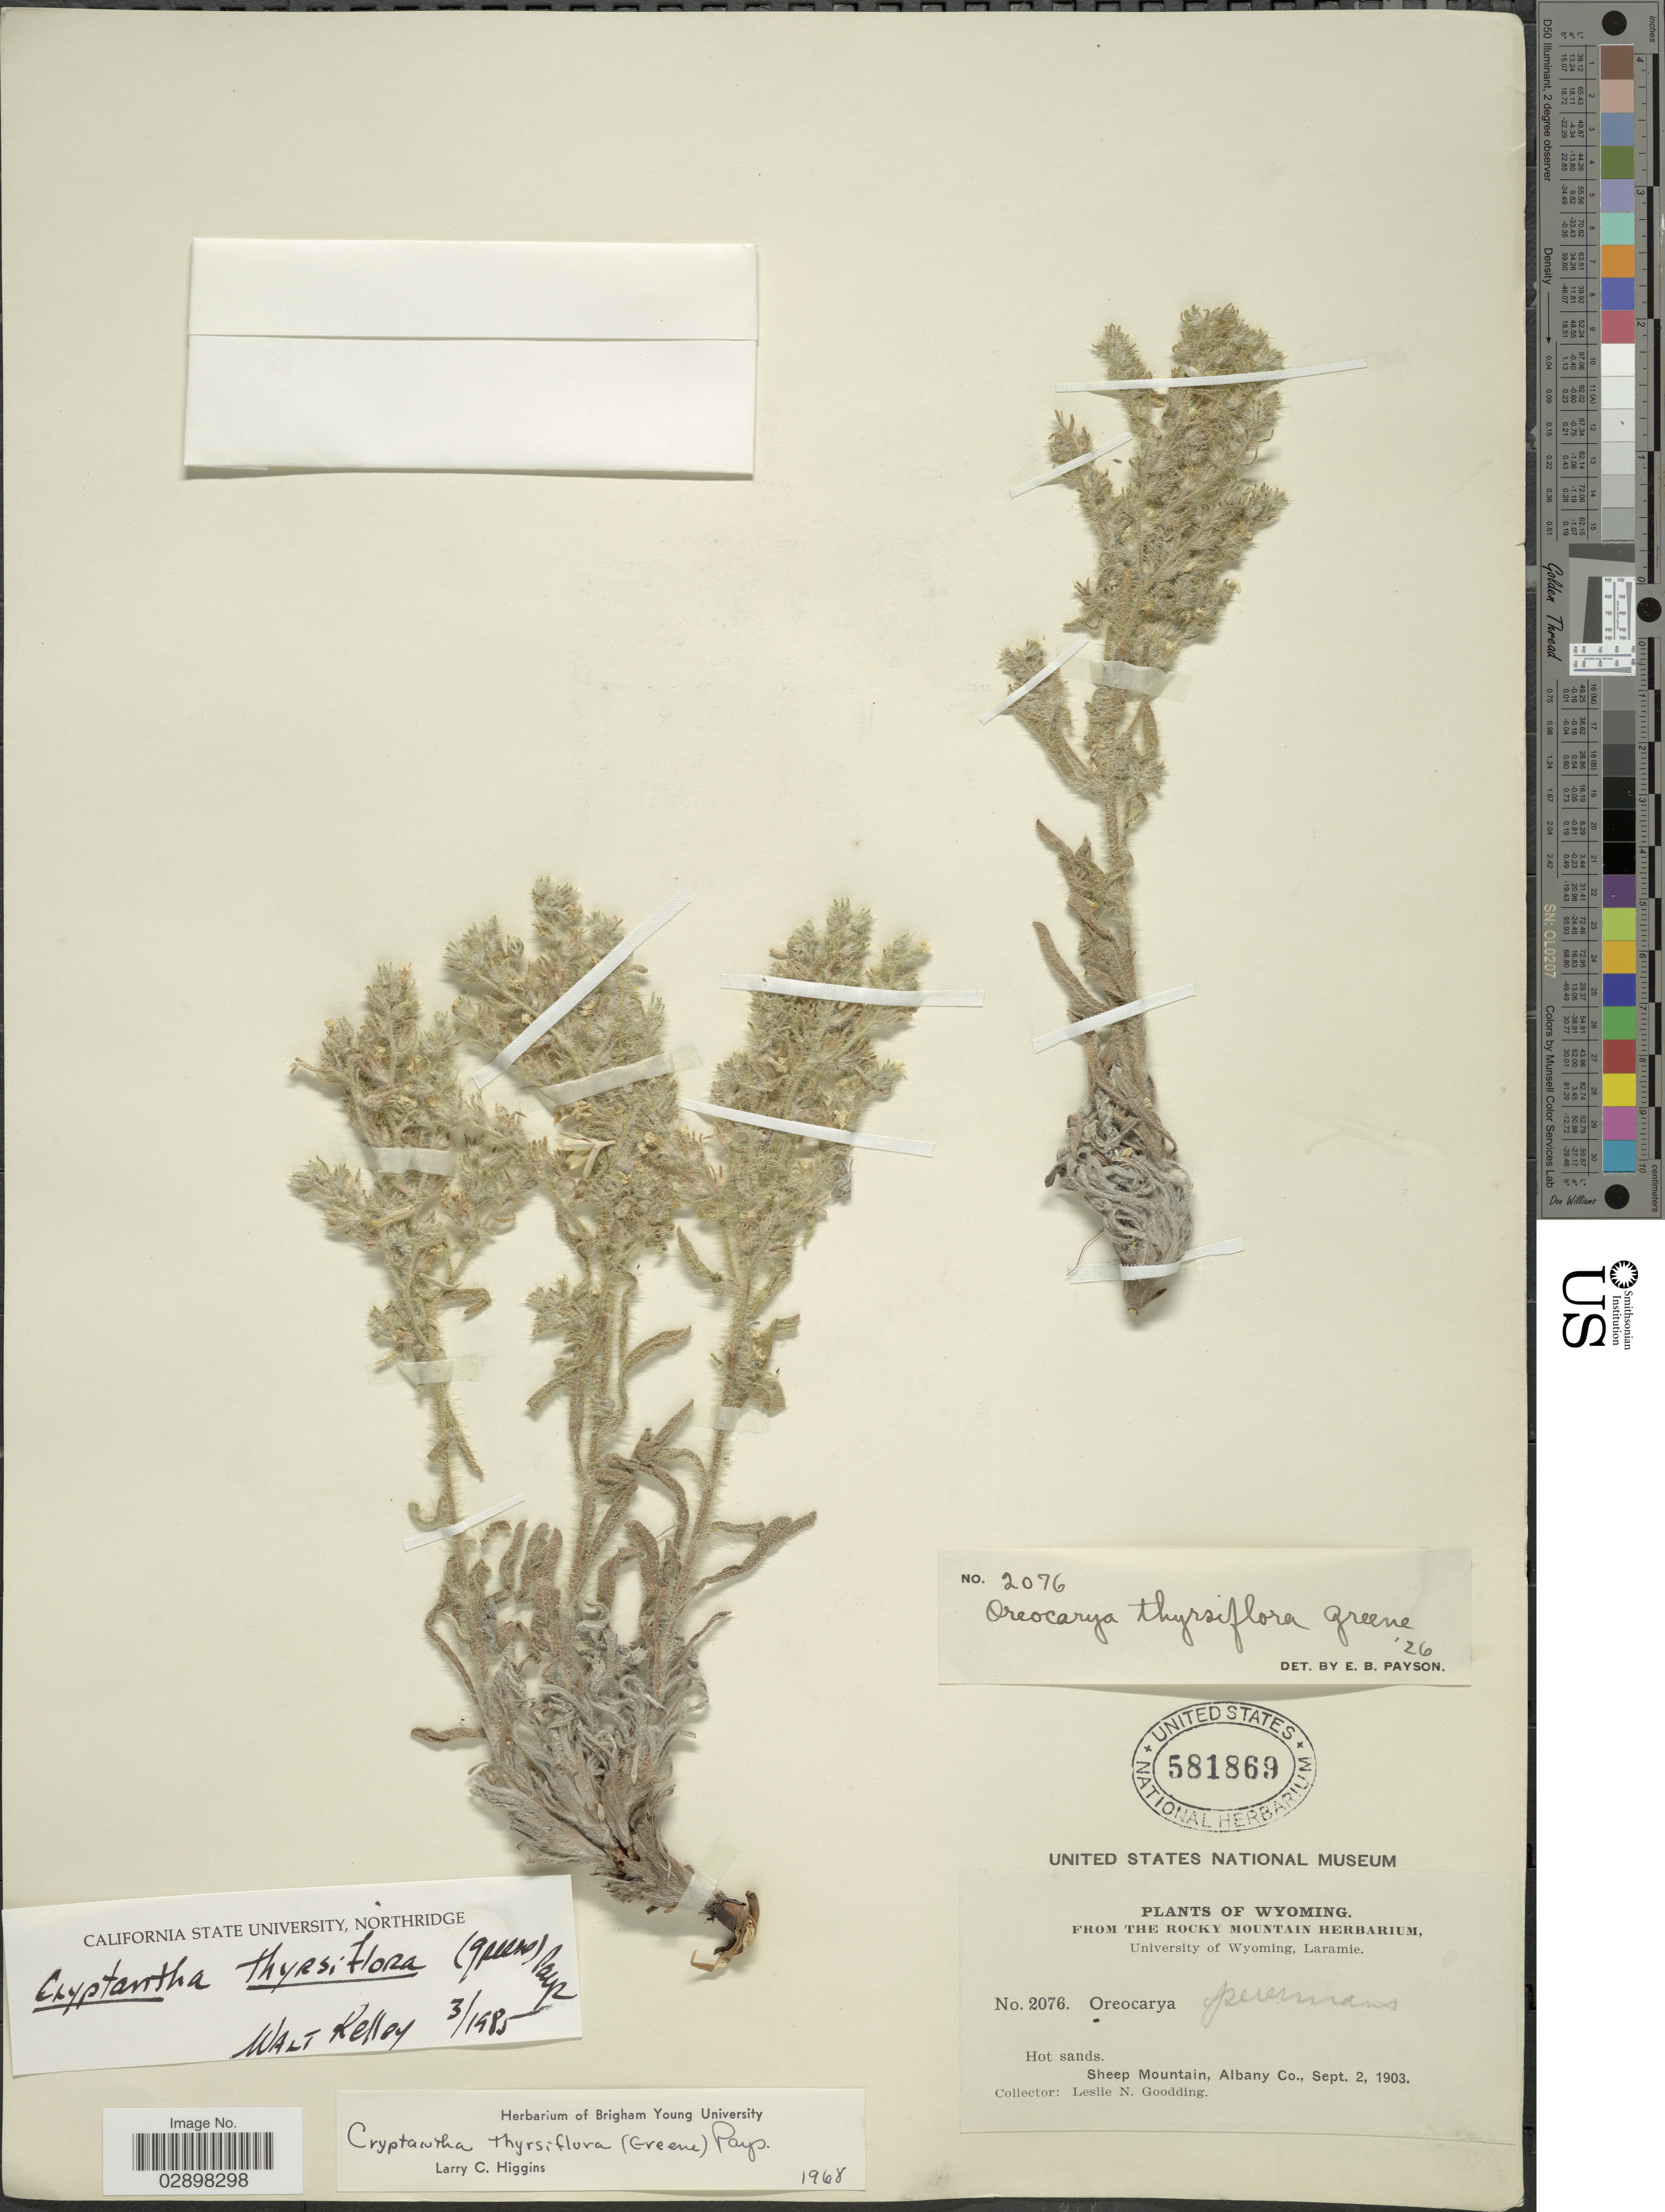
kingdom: Plantae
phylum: Tracheophyta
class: Magnoliopsida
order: Boraginales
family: Boraginaceae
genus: Cryptantha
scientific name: Cryptantha thyrsiflora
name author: (Greene) Payson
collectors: L. N. Goodding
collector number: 2076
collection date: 1903-09-02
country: United States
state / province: Wyoming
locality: Sheep Mountains, Albany Co.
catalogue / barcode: US 581869